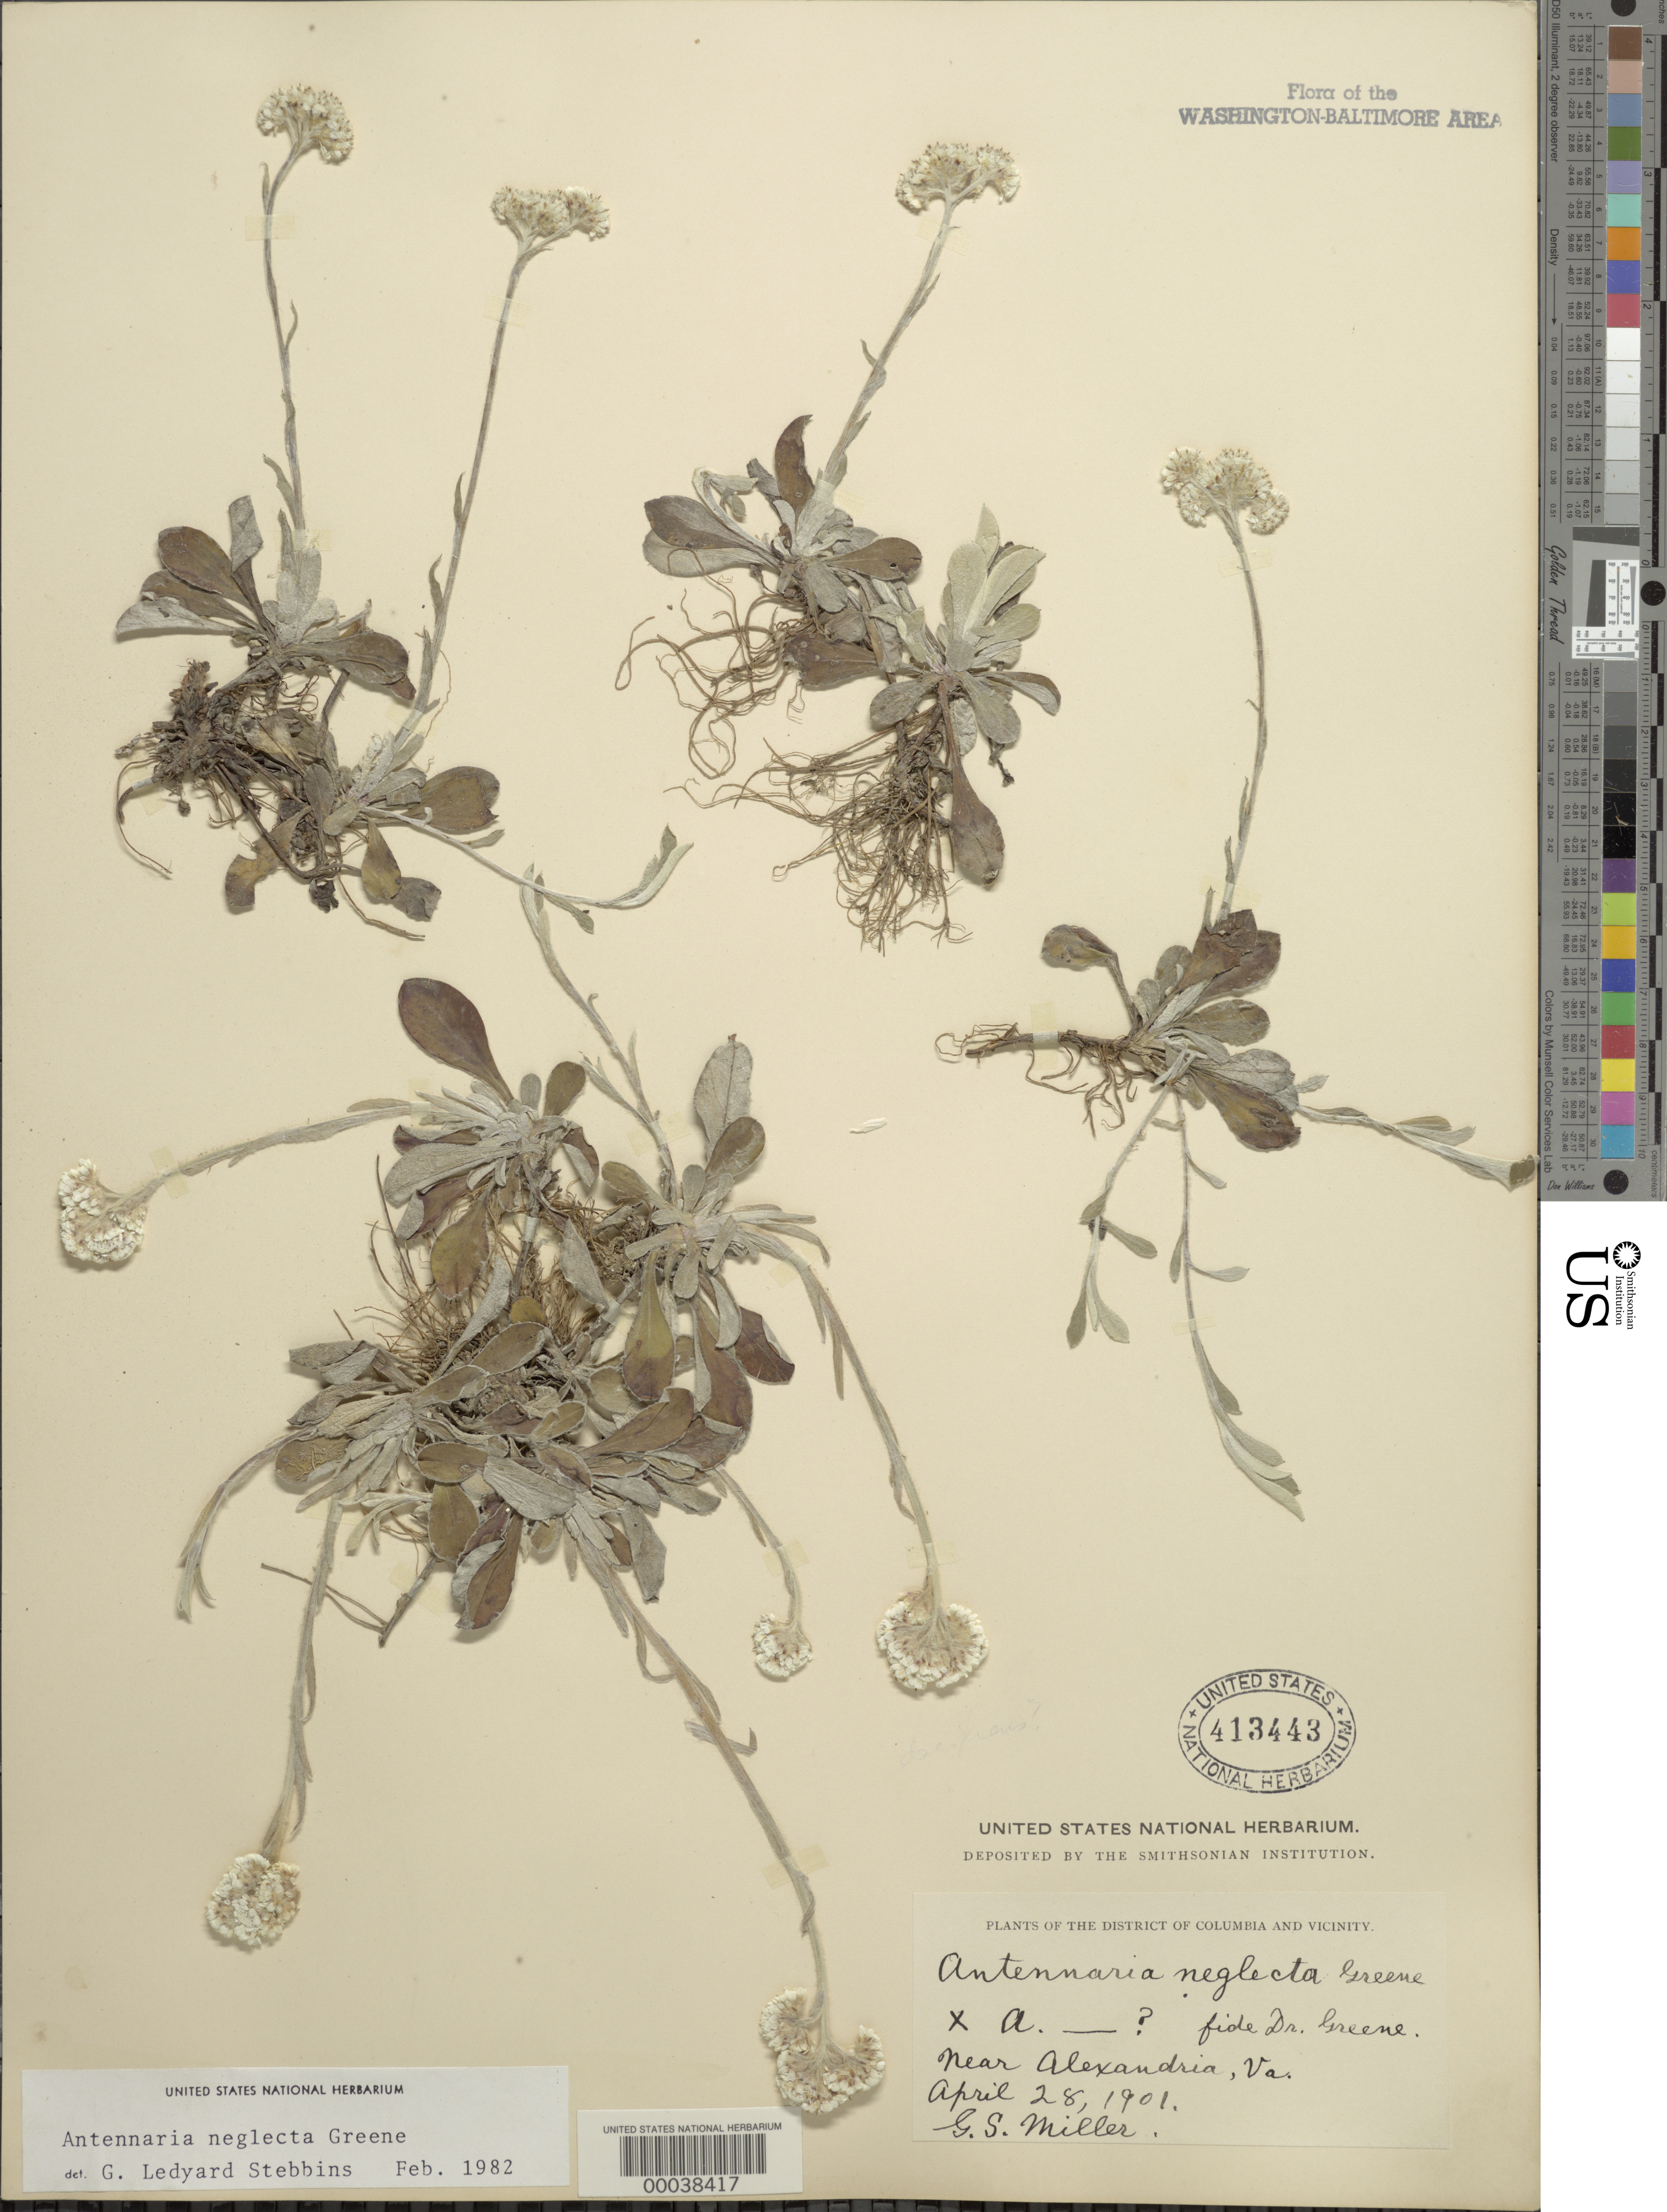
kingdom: Plantae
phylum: Tracheophyta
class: Magnoliopsida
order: Asterales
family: Asteraceae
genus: Antennaria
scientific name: Antennaria neglecta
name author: Greene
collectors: G. S. Miller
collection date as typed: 28 Apr 1901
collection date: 1901-04-28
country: United States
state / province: Virginia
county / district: Arlington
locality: Near Alexandria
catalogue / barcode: US 413443